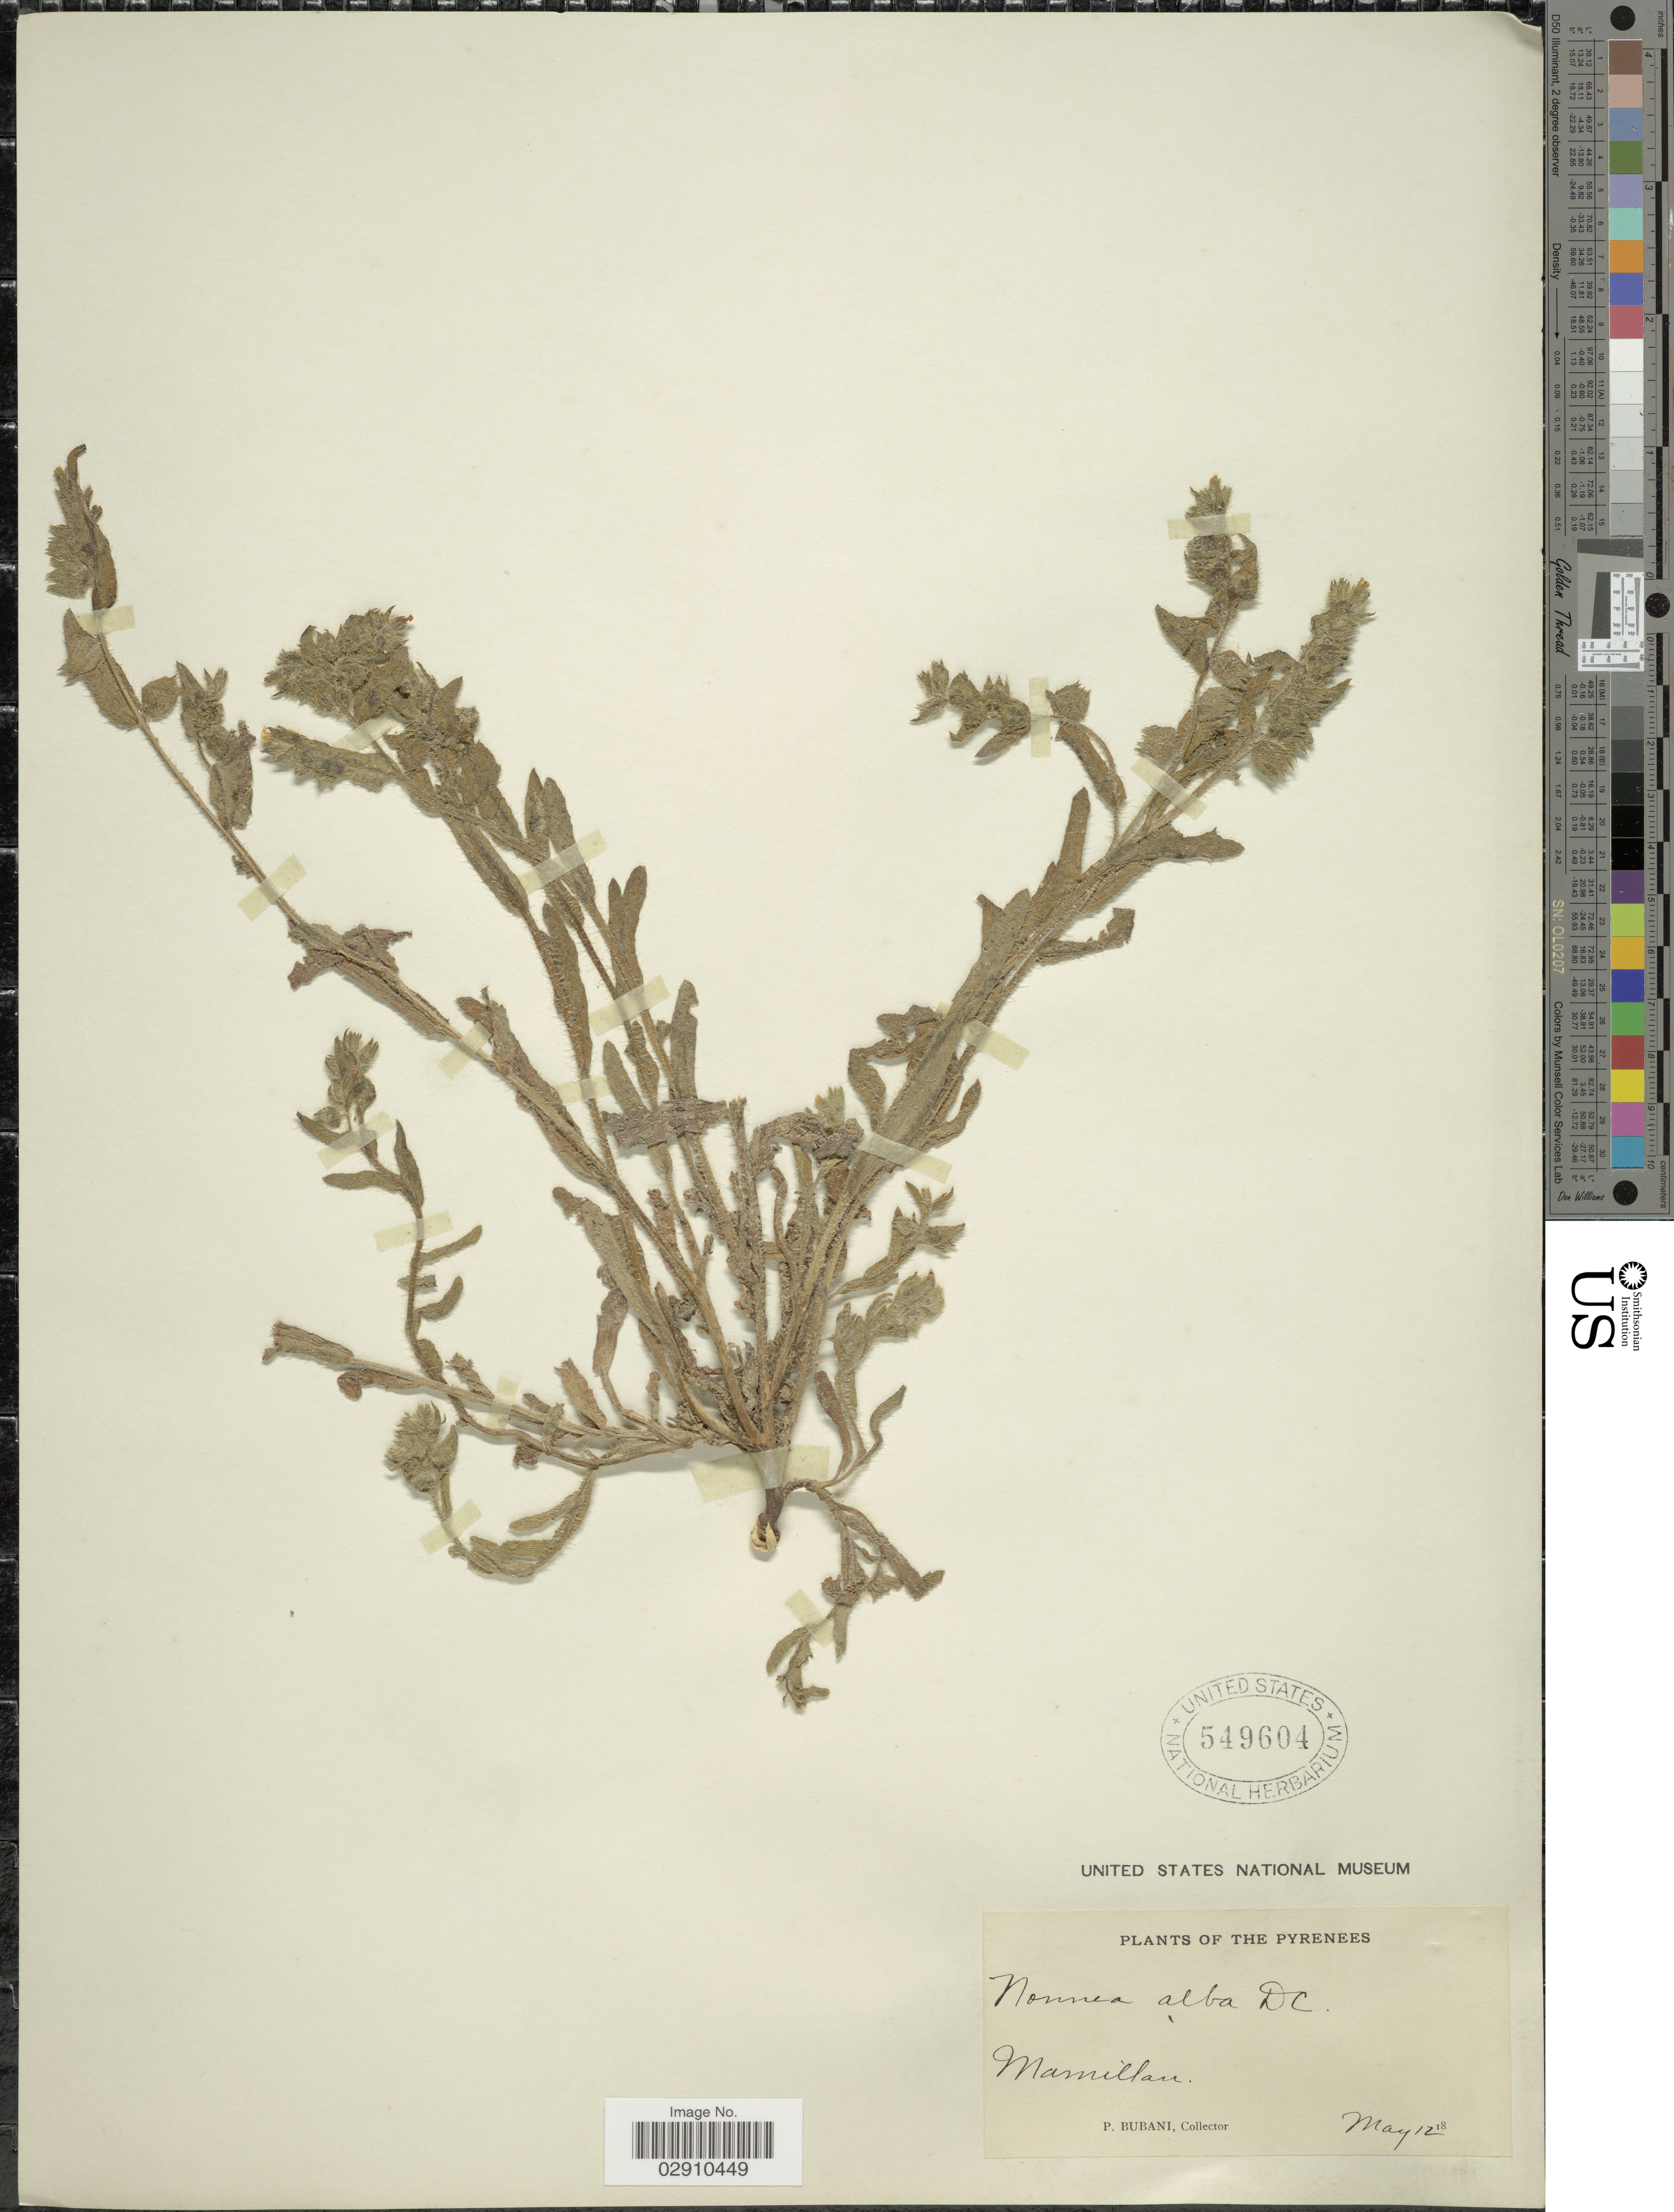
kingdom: Plantae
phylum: Tracheophyta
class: Magnoliopsida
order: Boraginales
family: Boraginaceae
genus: Nonea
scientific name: Nonea alba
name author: DC.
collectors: P. Bubani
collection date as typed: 18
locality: Pyrenees, Mamillan.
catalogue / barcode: US 549604